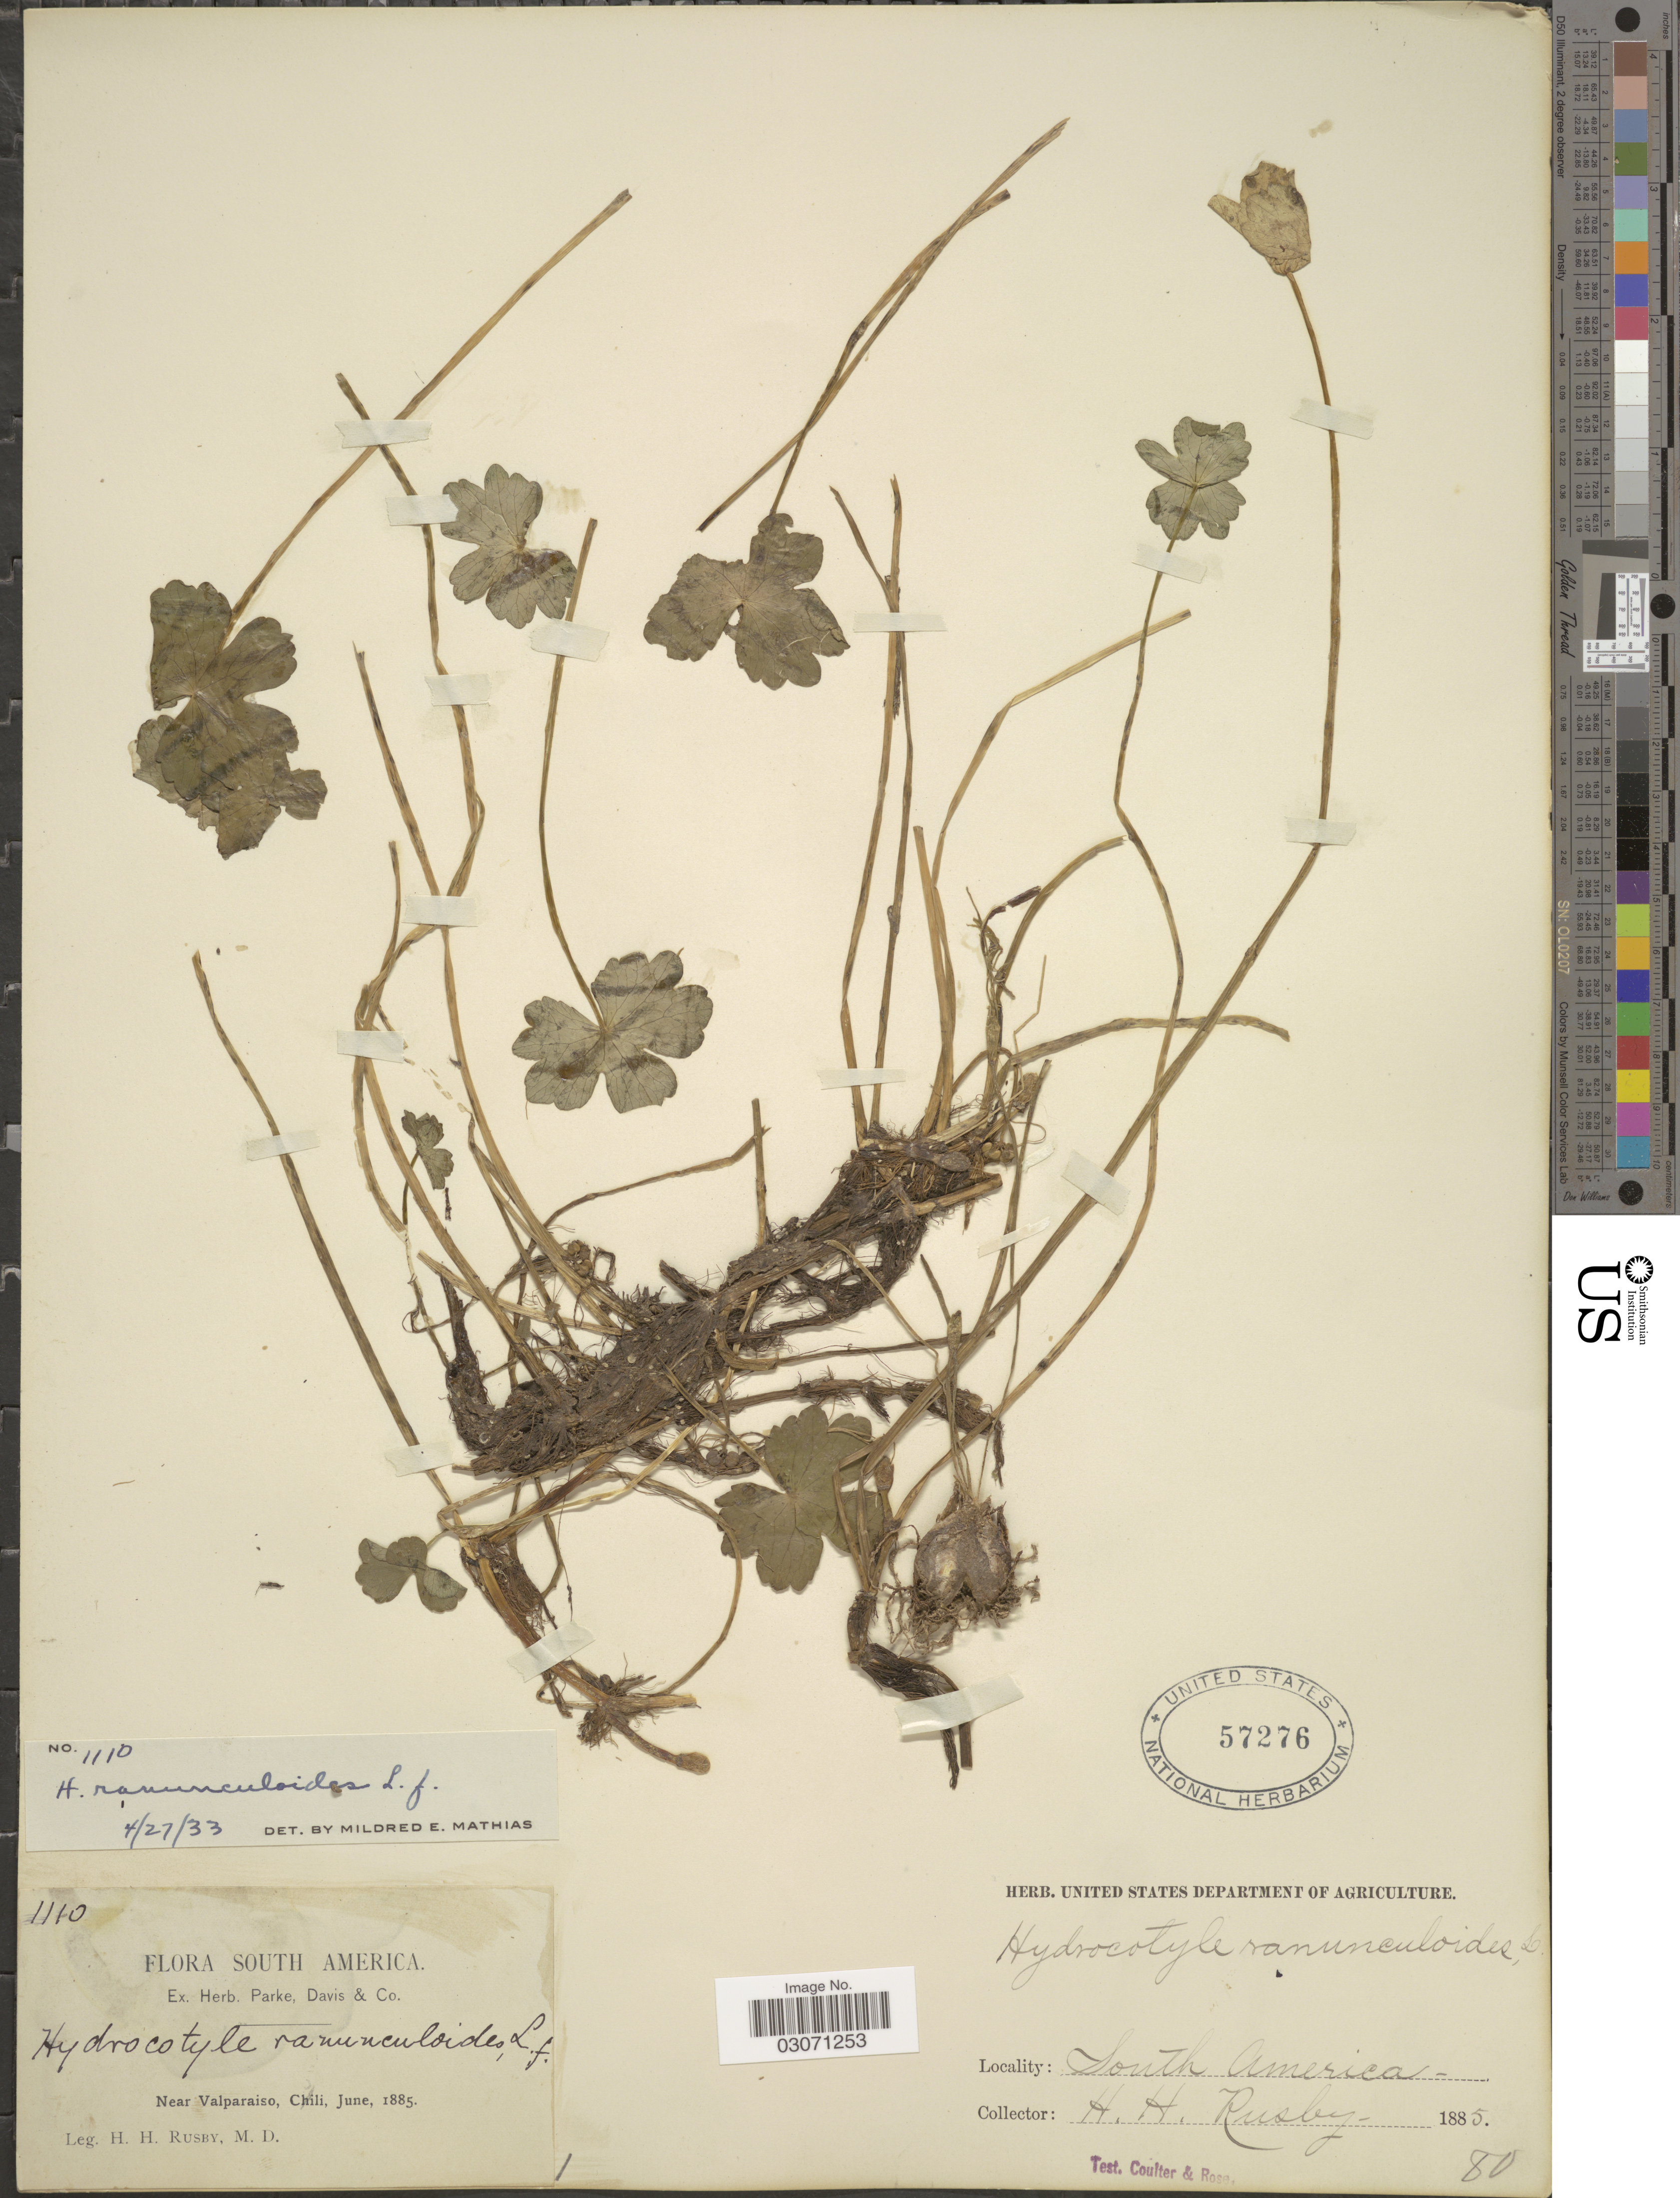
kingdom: Plantae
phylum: Tracheophyta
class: Magnoliopsida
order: Apiales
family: Araliaceae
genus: Hydrocotyle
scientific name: Hydrocotyle ranunculoides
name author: L. f.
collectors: H. H. Rusby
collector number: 1110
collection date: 1885-06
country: Chile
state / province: Valparaíso (V)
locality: Near Valparaiso.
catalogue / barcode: US 57276